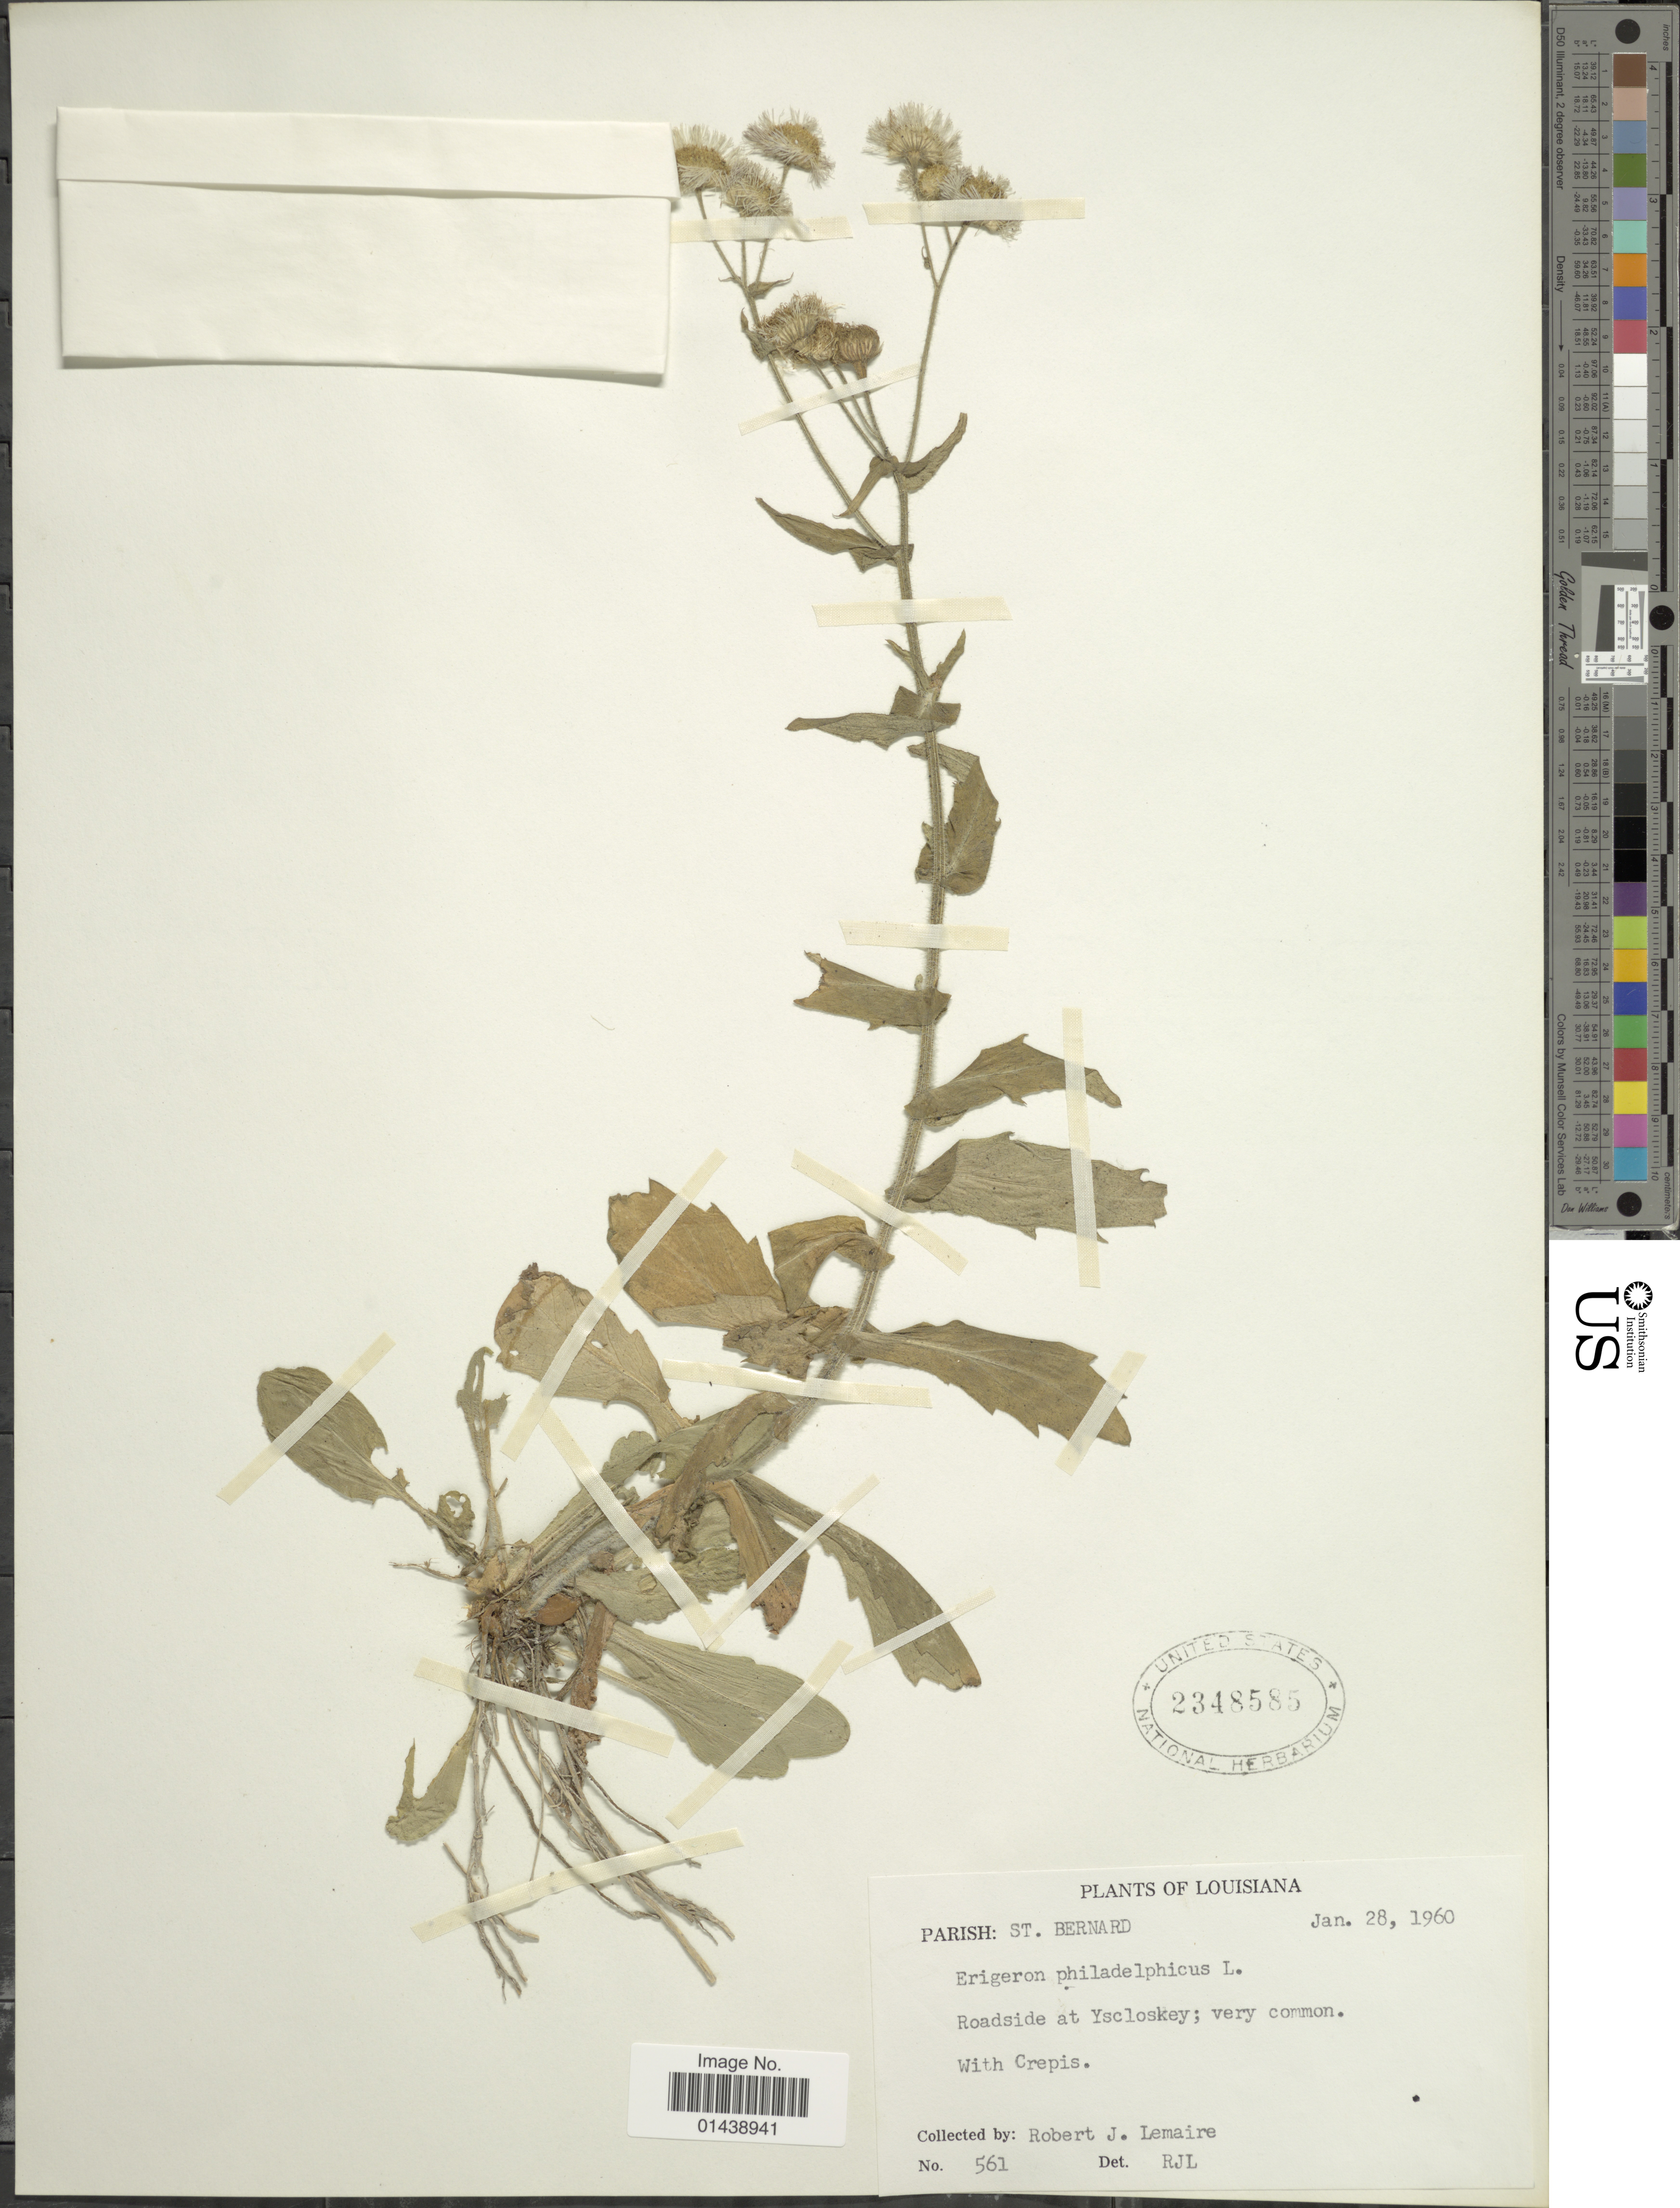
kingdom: Plantae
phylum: Tracheophyta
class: Magnoliopsida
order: Asterales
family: Asteraceae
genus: Erigeron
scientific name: Erigeron philadelphicus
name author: L.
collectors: R. J. Lemaire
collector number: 561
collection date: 1960-01-28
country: United States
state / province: Louisiana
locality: Parish: St. Bernard. Roadside at Yscloskey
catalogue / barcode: US 2348585